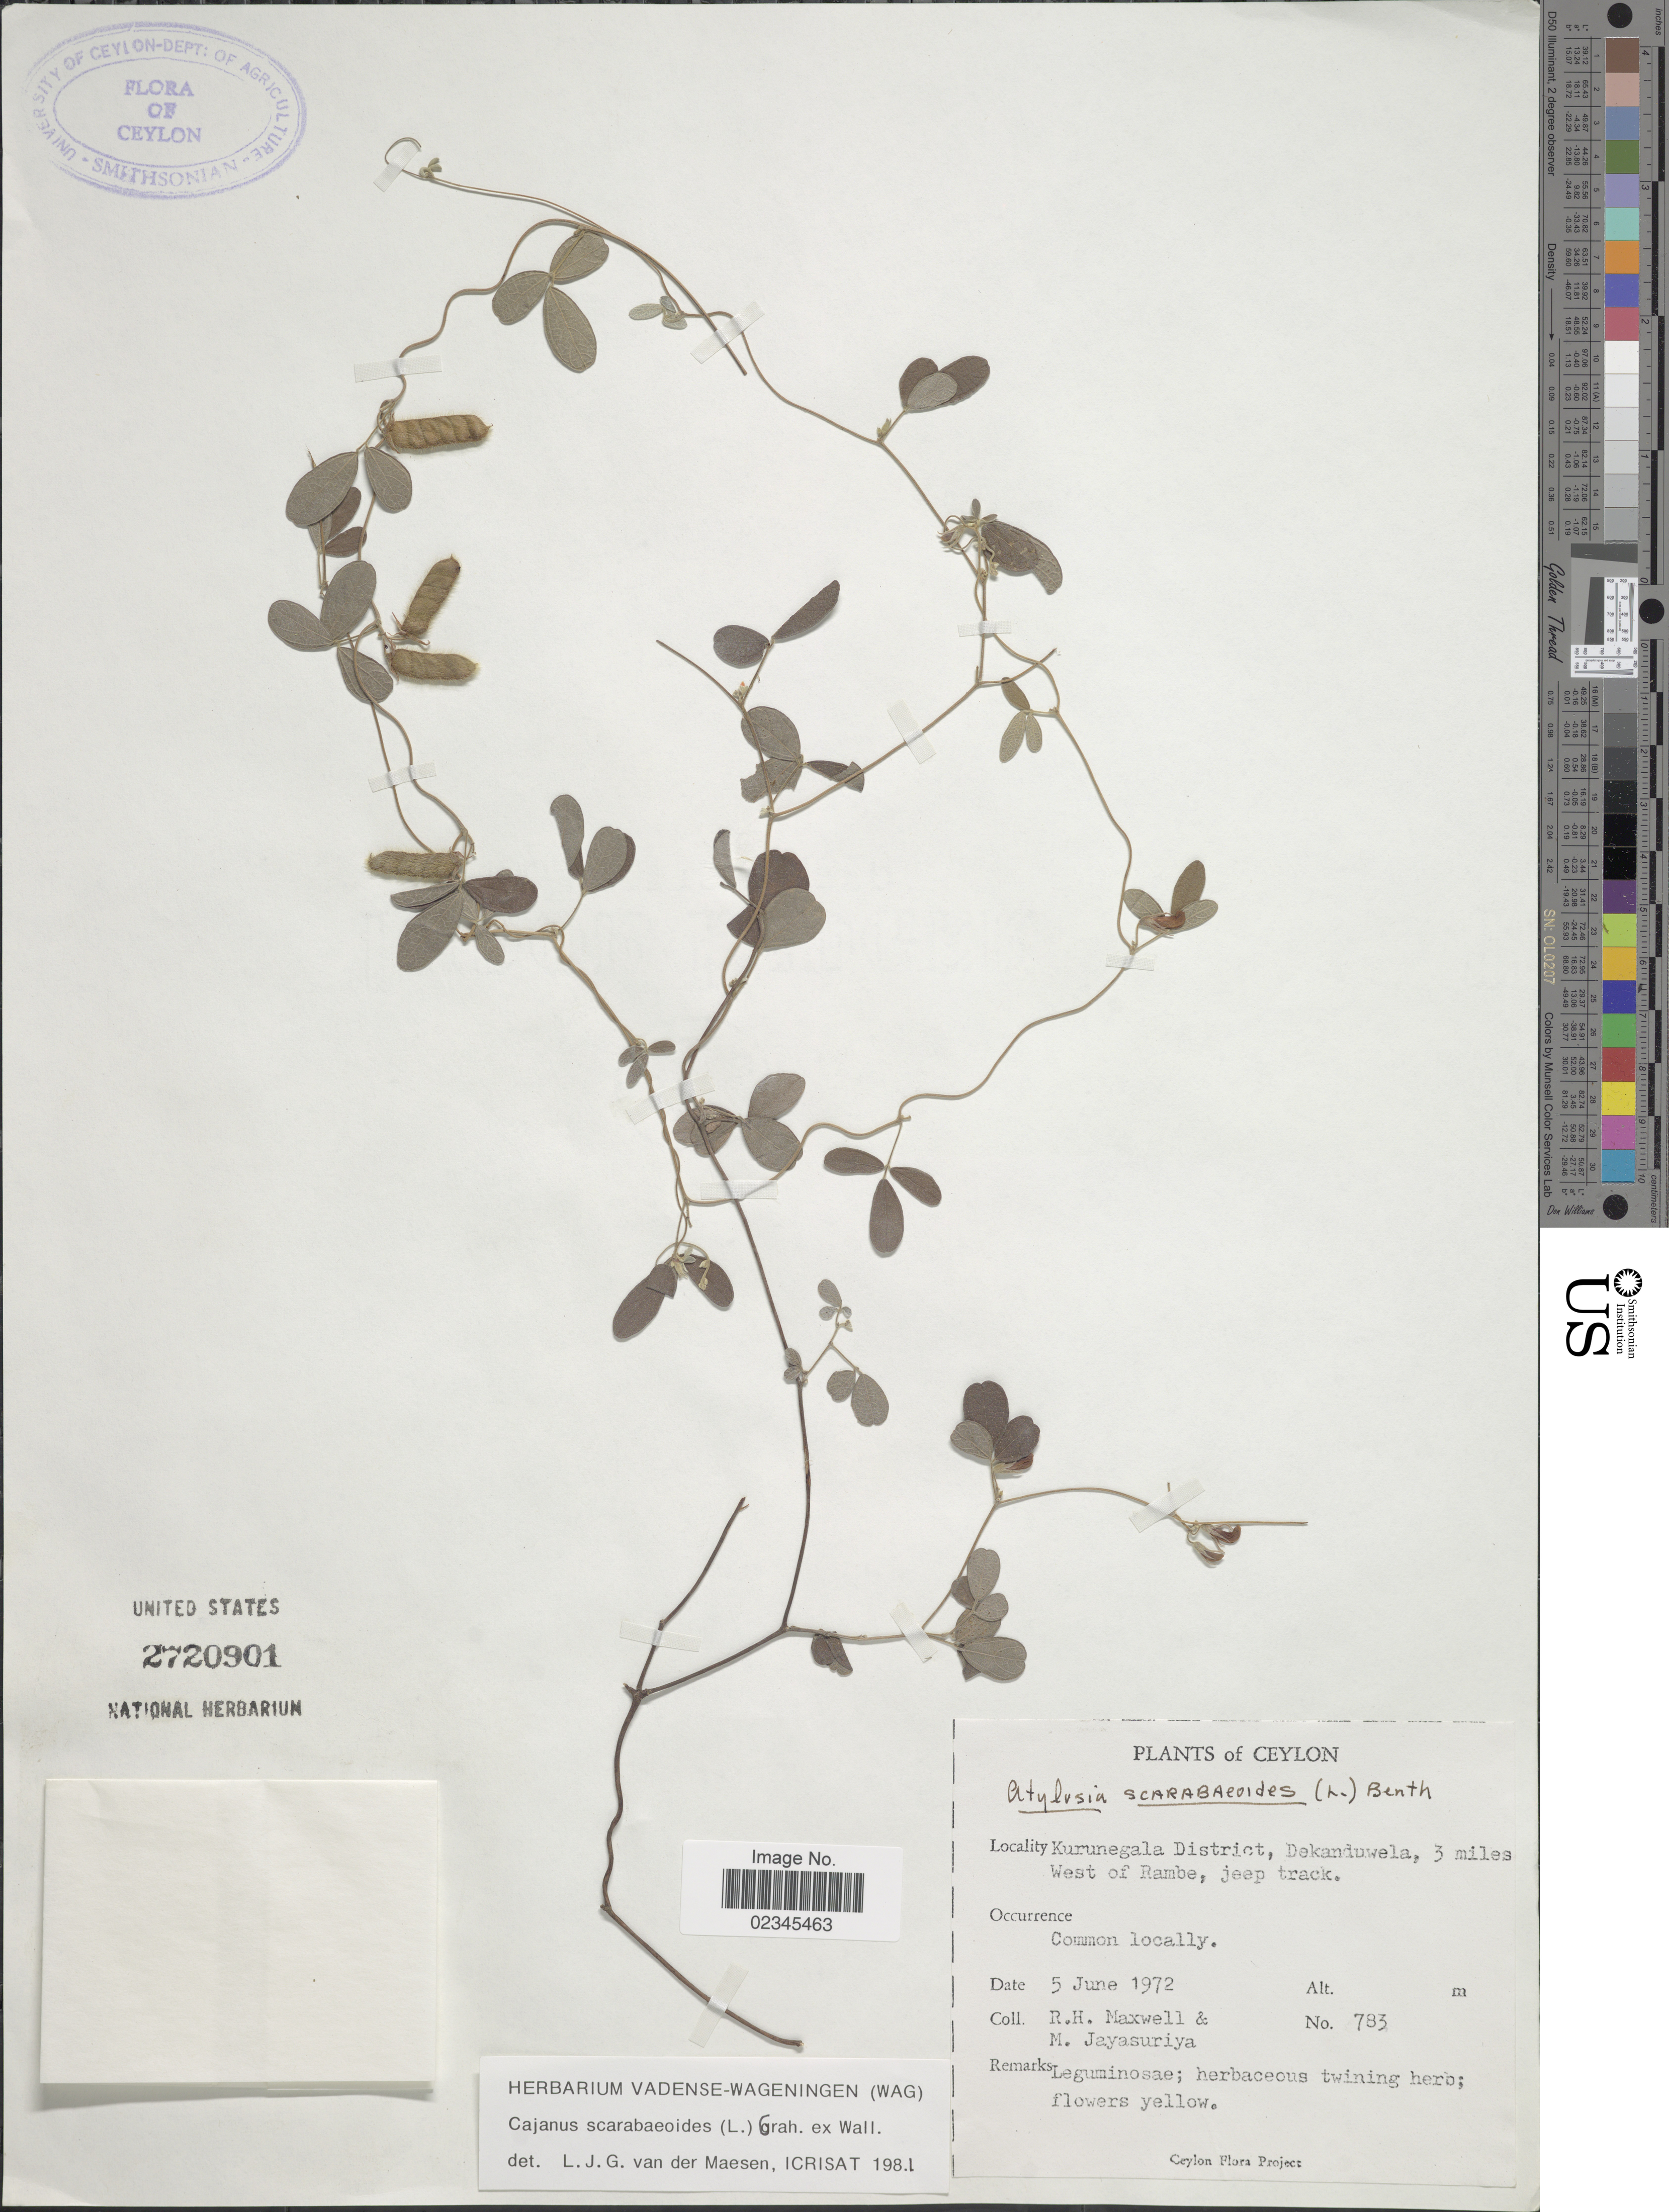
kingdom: Plantae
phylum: Tracheophyta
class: Magnoliopsida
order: Fabales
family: Fabaceae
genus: Cajanus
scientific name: Cajanus scarabaeoides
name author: (L.) Thou. ex Graham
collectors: R. Maxwell & M. Jayasuriya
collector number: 783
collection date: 1972-06-05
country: Sri Lanka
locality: Ceylon. Kurunegala District, Dekanduwela, 3 miles West of Rambe, jeep track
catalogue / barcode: US 2720901